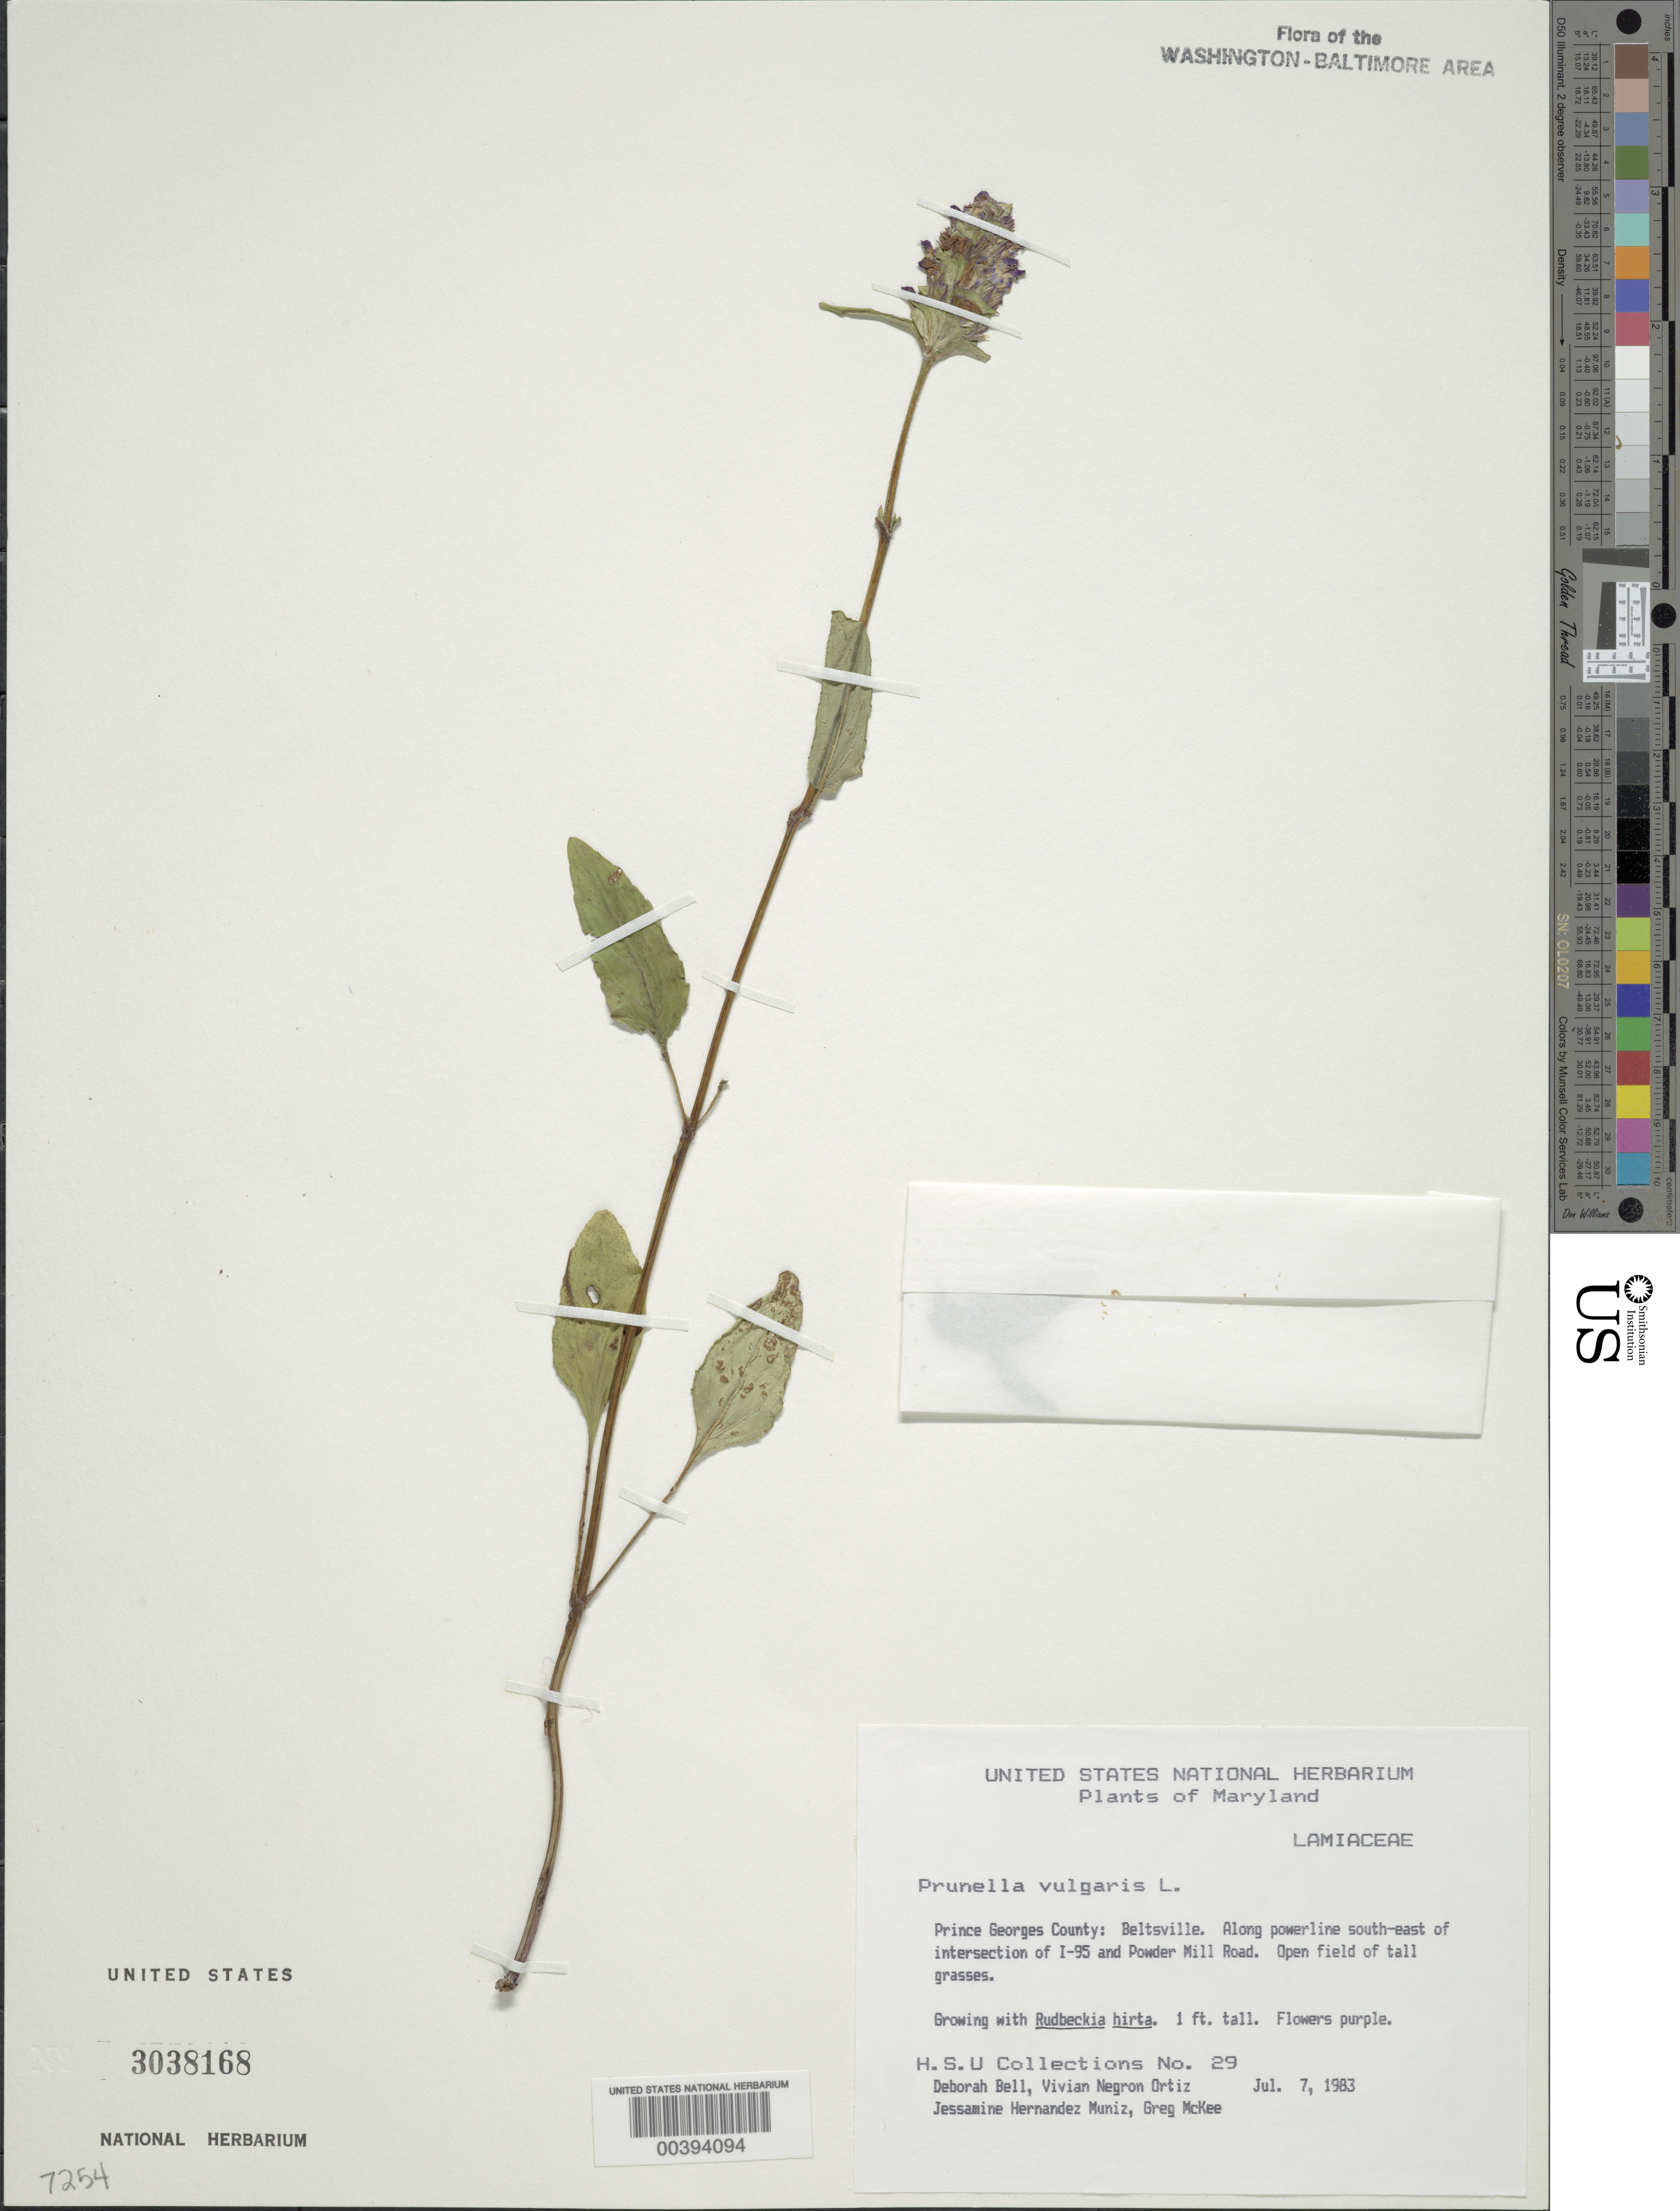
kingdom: Plantae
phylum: Tracheophyta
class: Magnoliopsida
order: Lamiales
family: Lamiaceae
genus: Prunella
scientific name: Prunella vulgaris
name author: L.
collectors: D. A. Bell, V. Ortiz, J. Muniz & G. S. McKee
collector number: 29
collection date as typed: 07 Jul 1983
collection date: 1983-07-07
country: United States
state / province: Maryland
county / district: Prince George's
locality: Beltsville, SE of I-95 and Powder Mill Road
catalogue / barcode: US 3038168